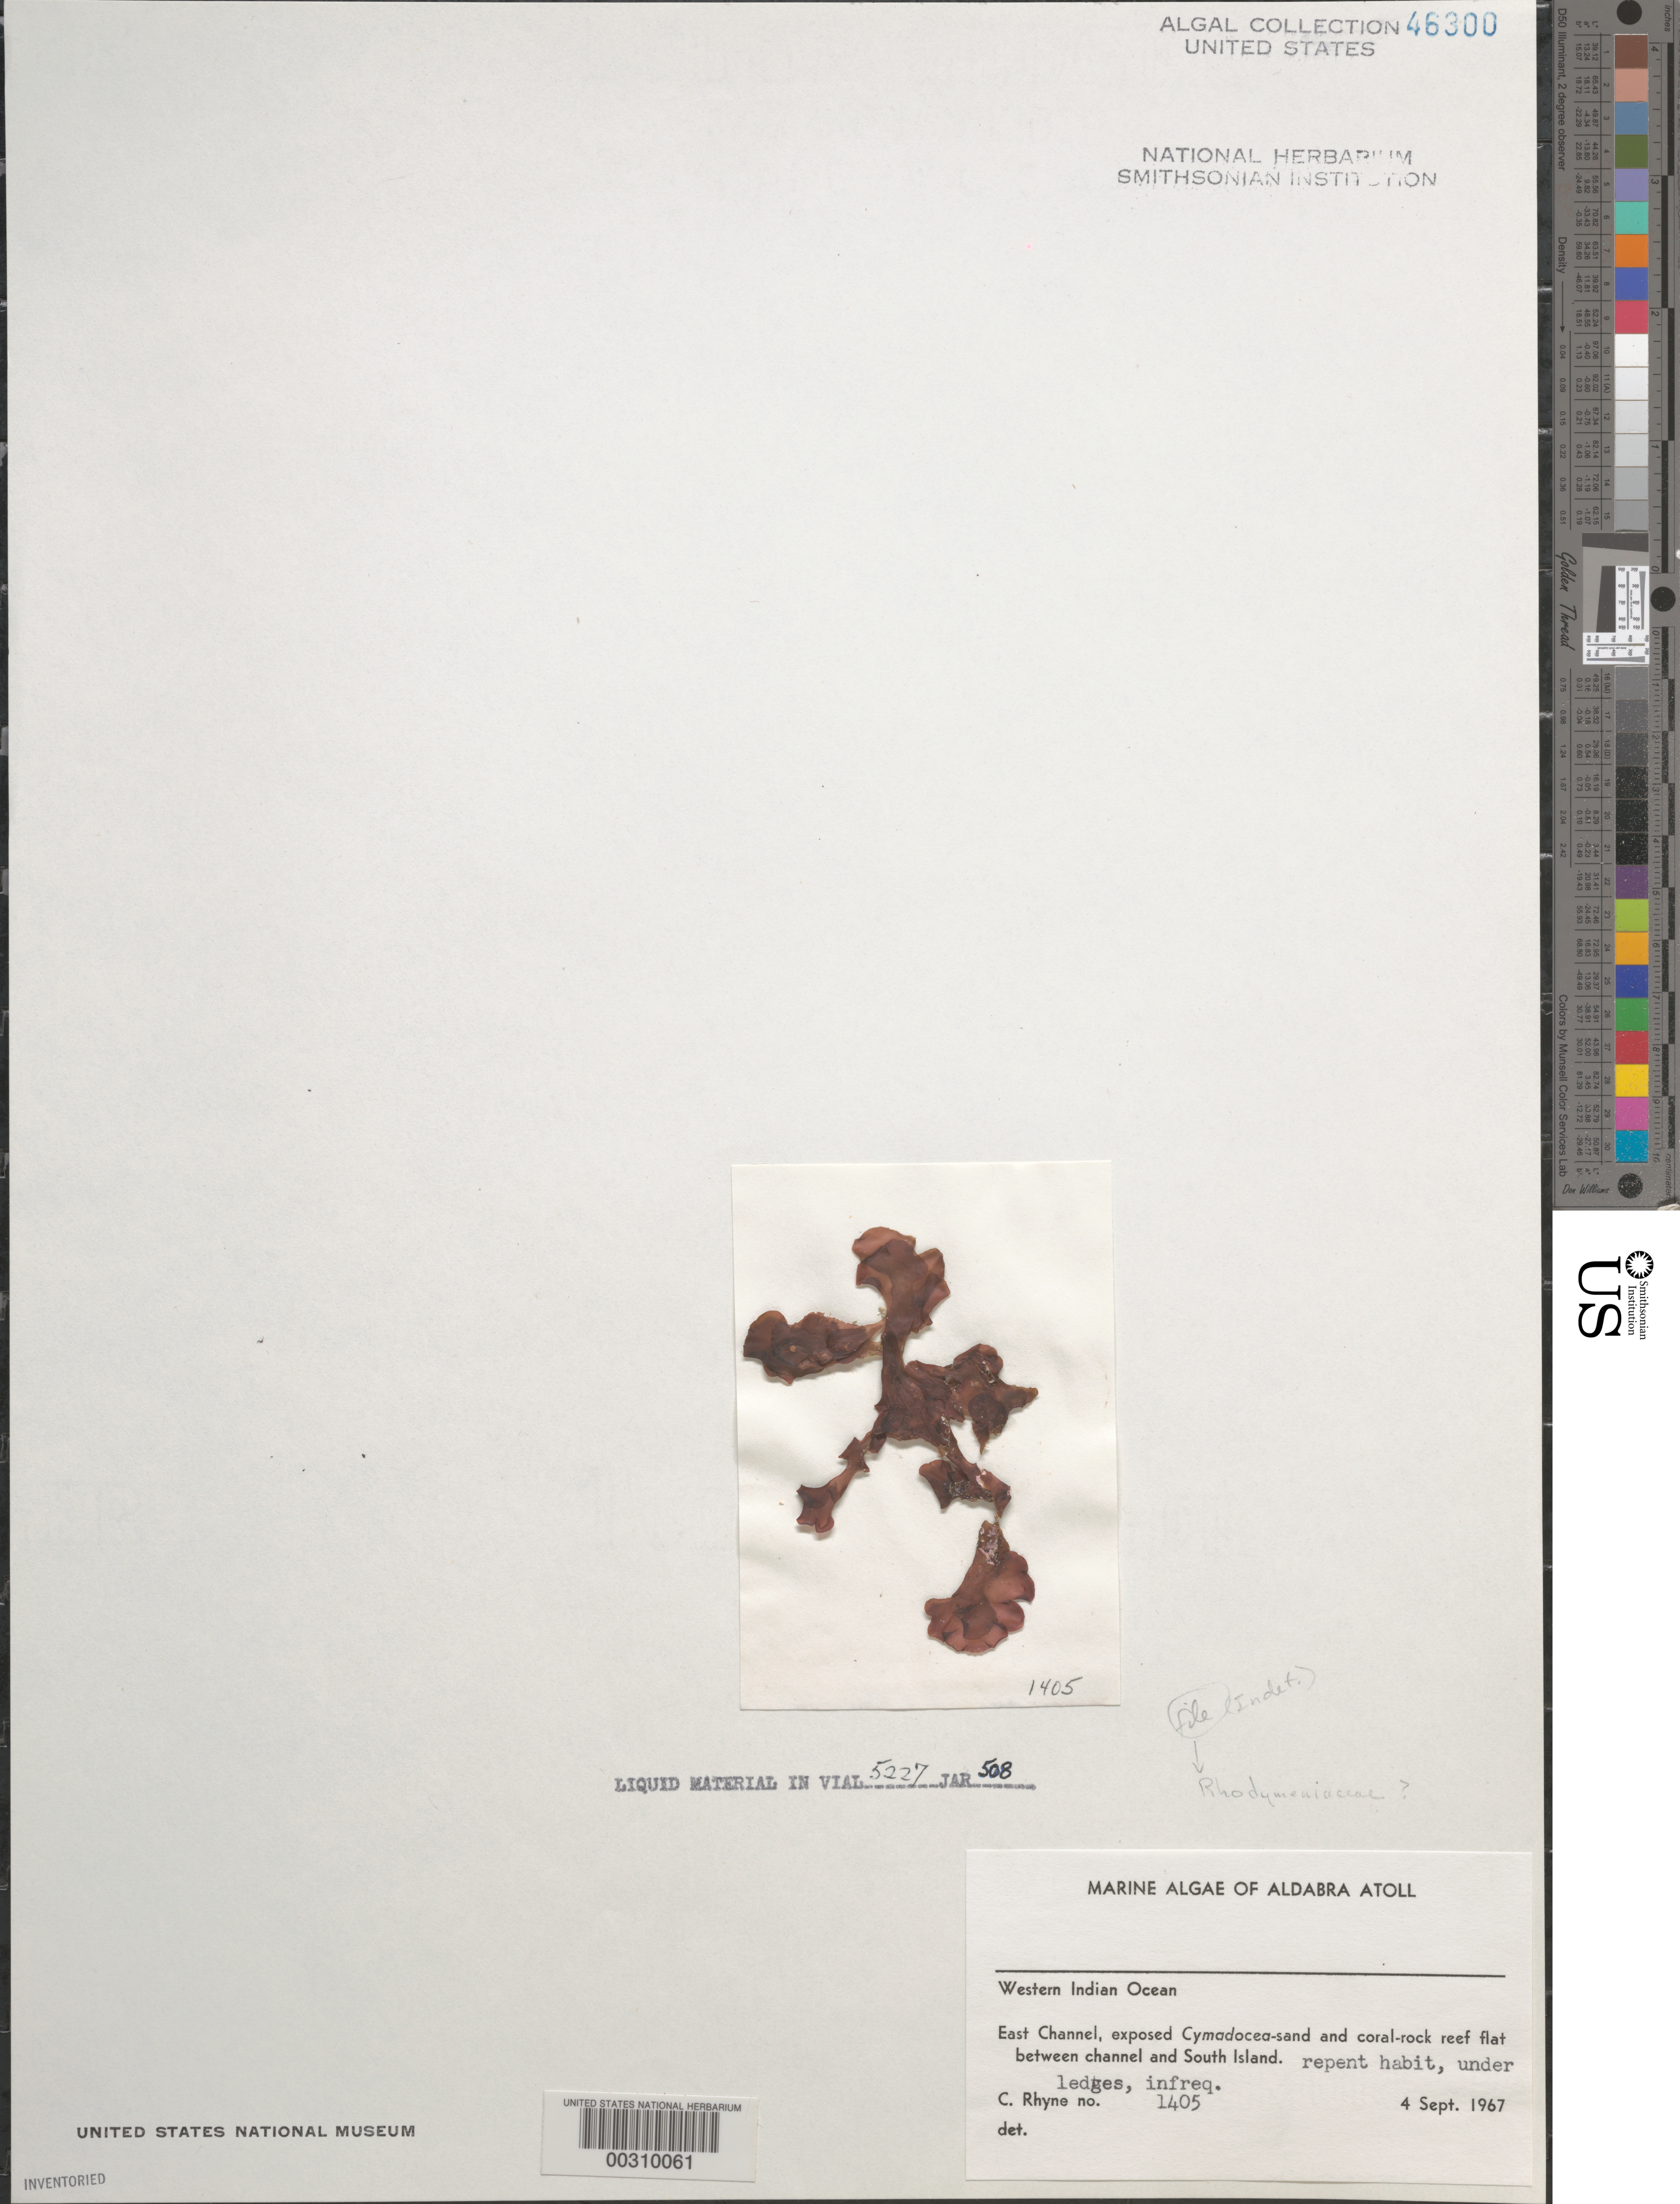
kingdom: Plantae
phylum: Rhodophyta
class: Florideophyceae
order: Rhodymeniales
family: Rhodymeniaceae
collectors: C. Rhyne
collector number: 1405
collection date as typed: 04 Sep 1967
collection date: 1967-09-04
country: Seychelles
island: Aldabra Atoll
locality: Between East Channel and South Island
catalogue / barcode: US 46300